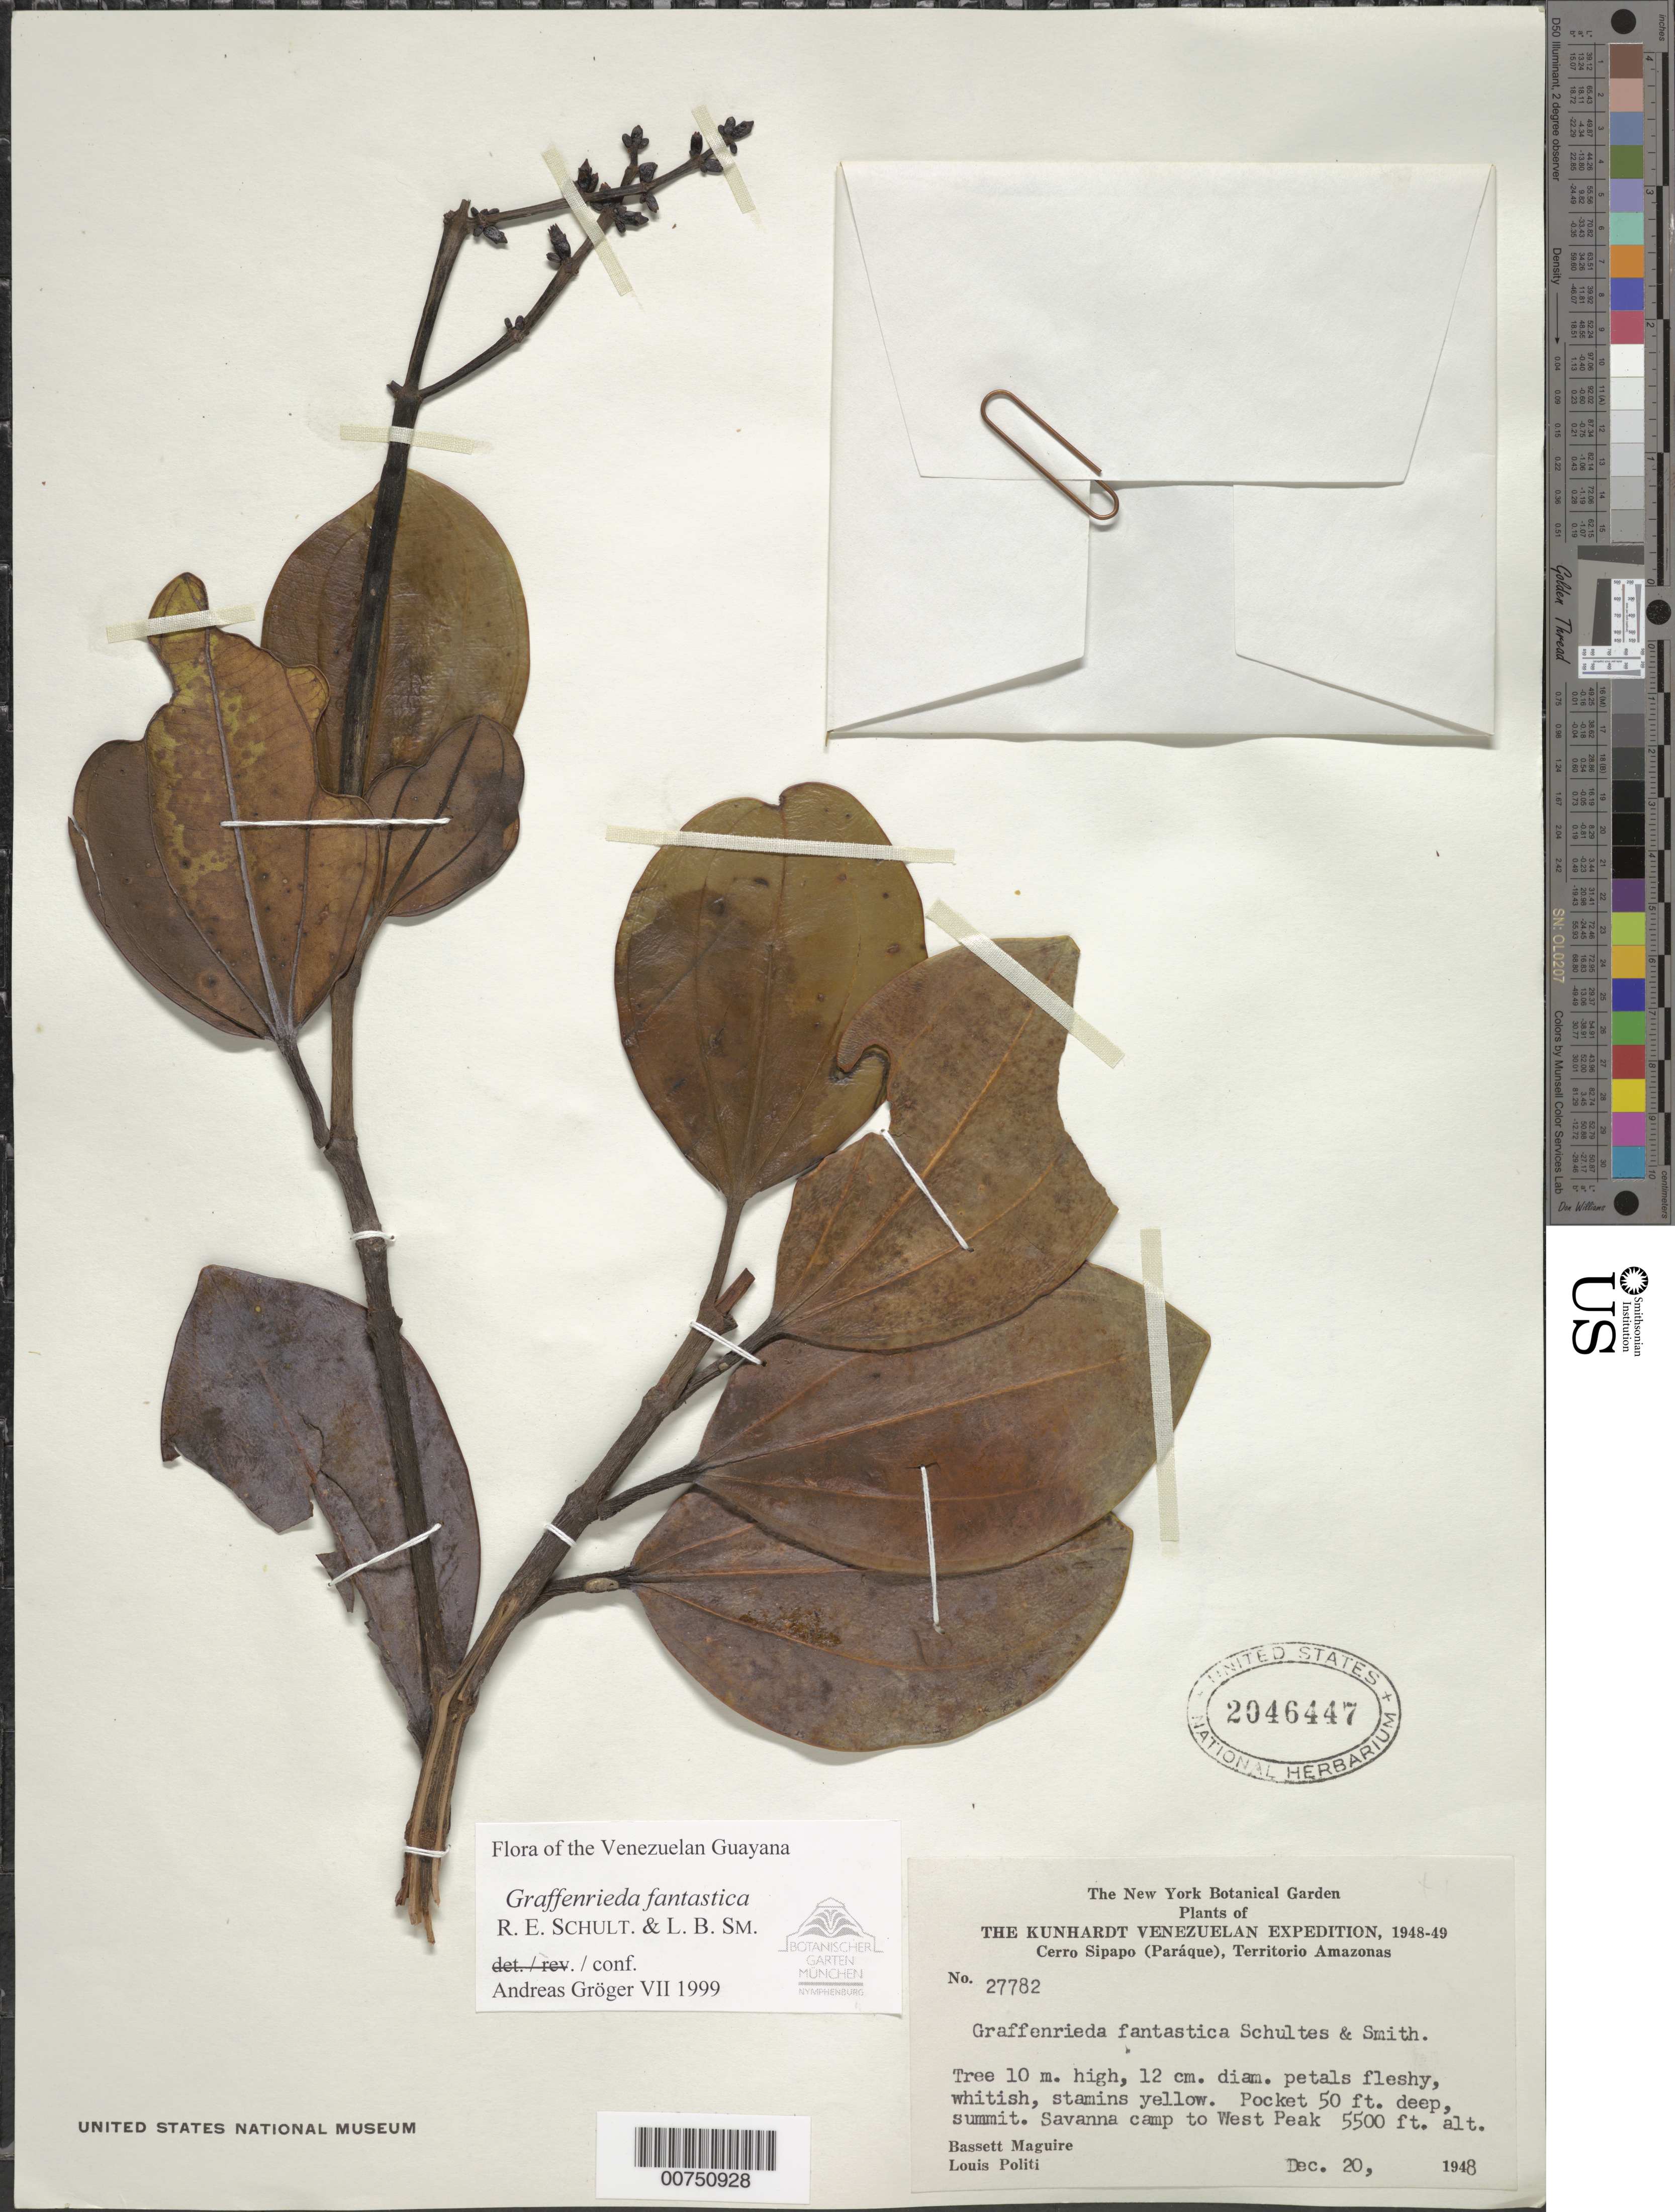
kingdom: Plantae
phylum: Tracheophyta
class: Magnoliopsida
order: Myrtales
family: Melastomataceae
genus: Graffenrieda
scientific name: Graffenrieda fantastica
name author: R.E. Schult. & L.B. Sm.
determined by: Gröger, A.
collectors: B. Maguire & L. Politi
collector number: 27782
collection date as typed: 20-Dec-48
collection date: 1948-12-20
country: Venezuela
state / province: Amazonas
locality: Cerro Sipapo (Paráque), West Peak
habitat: Pocket 50 ft deep, summit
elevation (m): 1676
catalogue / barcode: US 2046447